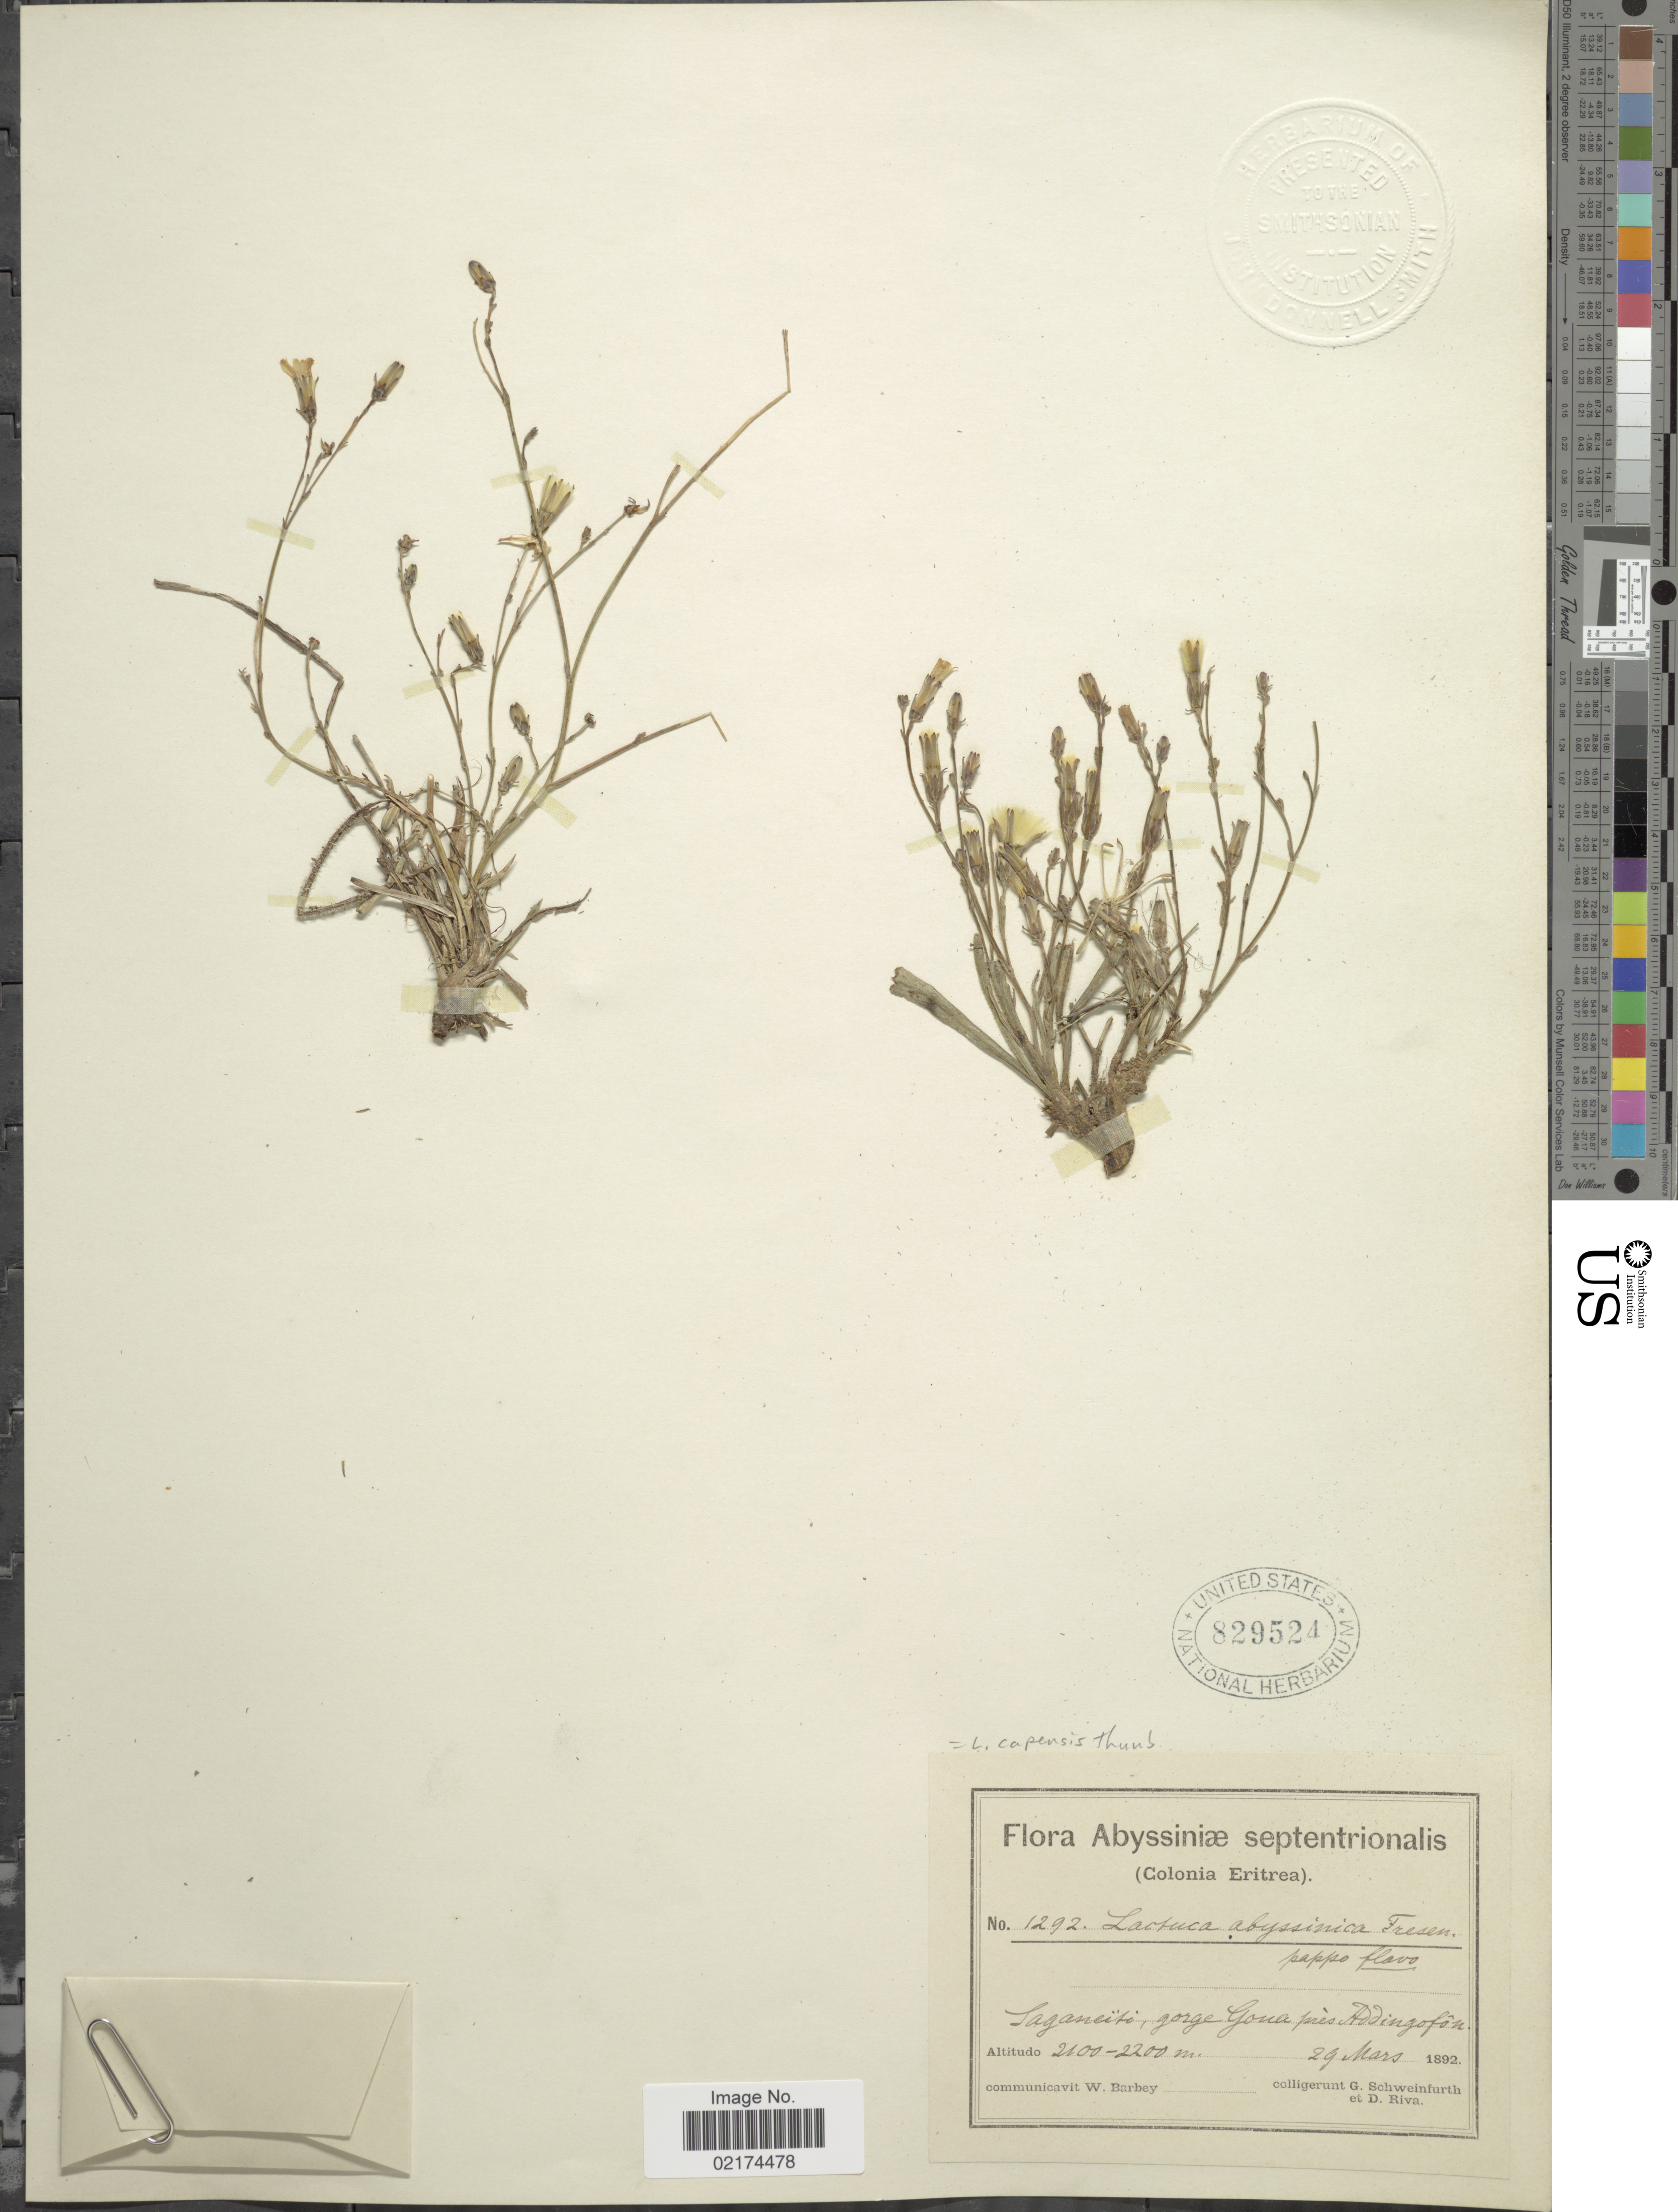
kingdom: Plantae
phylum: Tracheophyta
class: Magnoliopsida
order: Asterales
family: Asteraceae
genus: Lactuca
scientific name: Lactuca inermis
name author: Forssk.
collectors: G. A. Schweinfurth (herbarium) & D. Riva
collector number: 1292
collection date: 1892-03-29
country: Eritrea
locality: Abyssiniae septentrionalis (Colonia Eritrea) Saganeiti, gorge Gona pres Addingofon [interpreted]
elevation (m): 2100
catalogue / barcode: US 829524